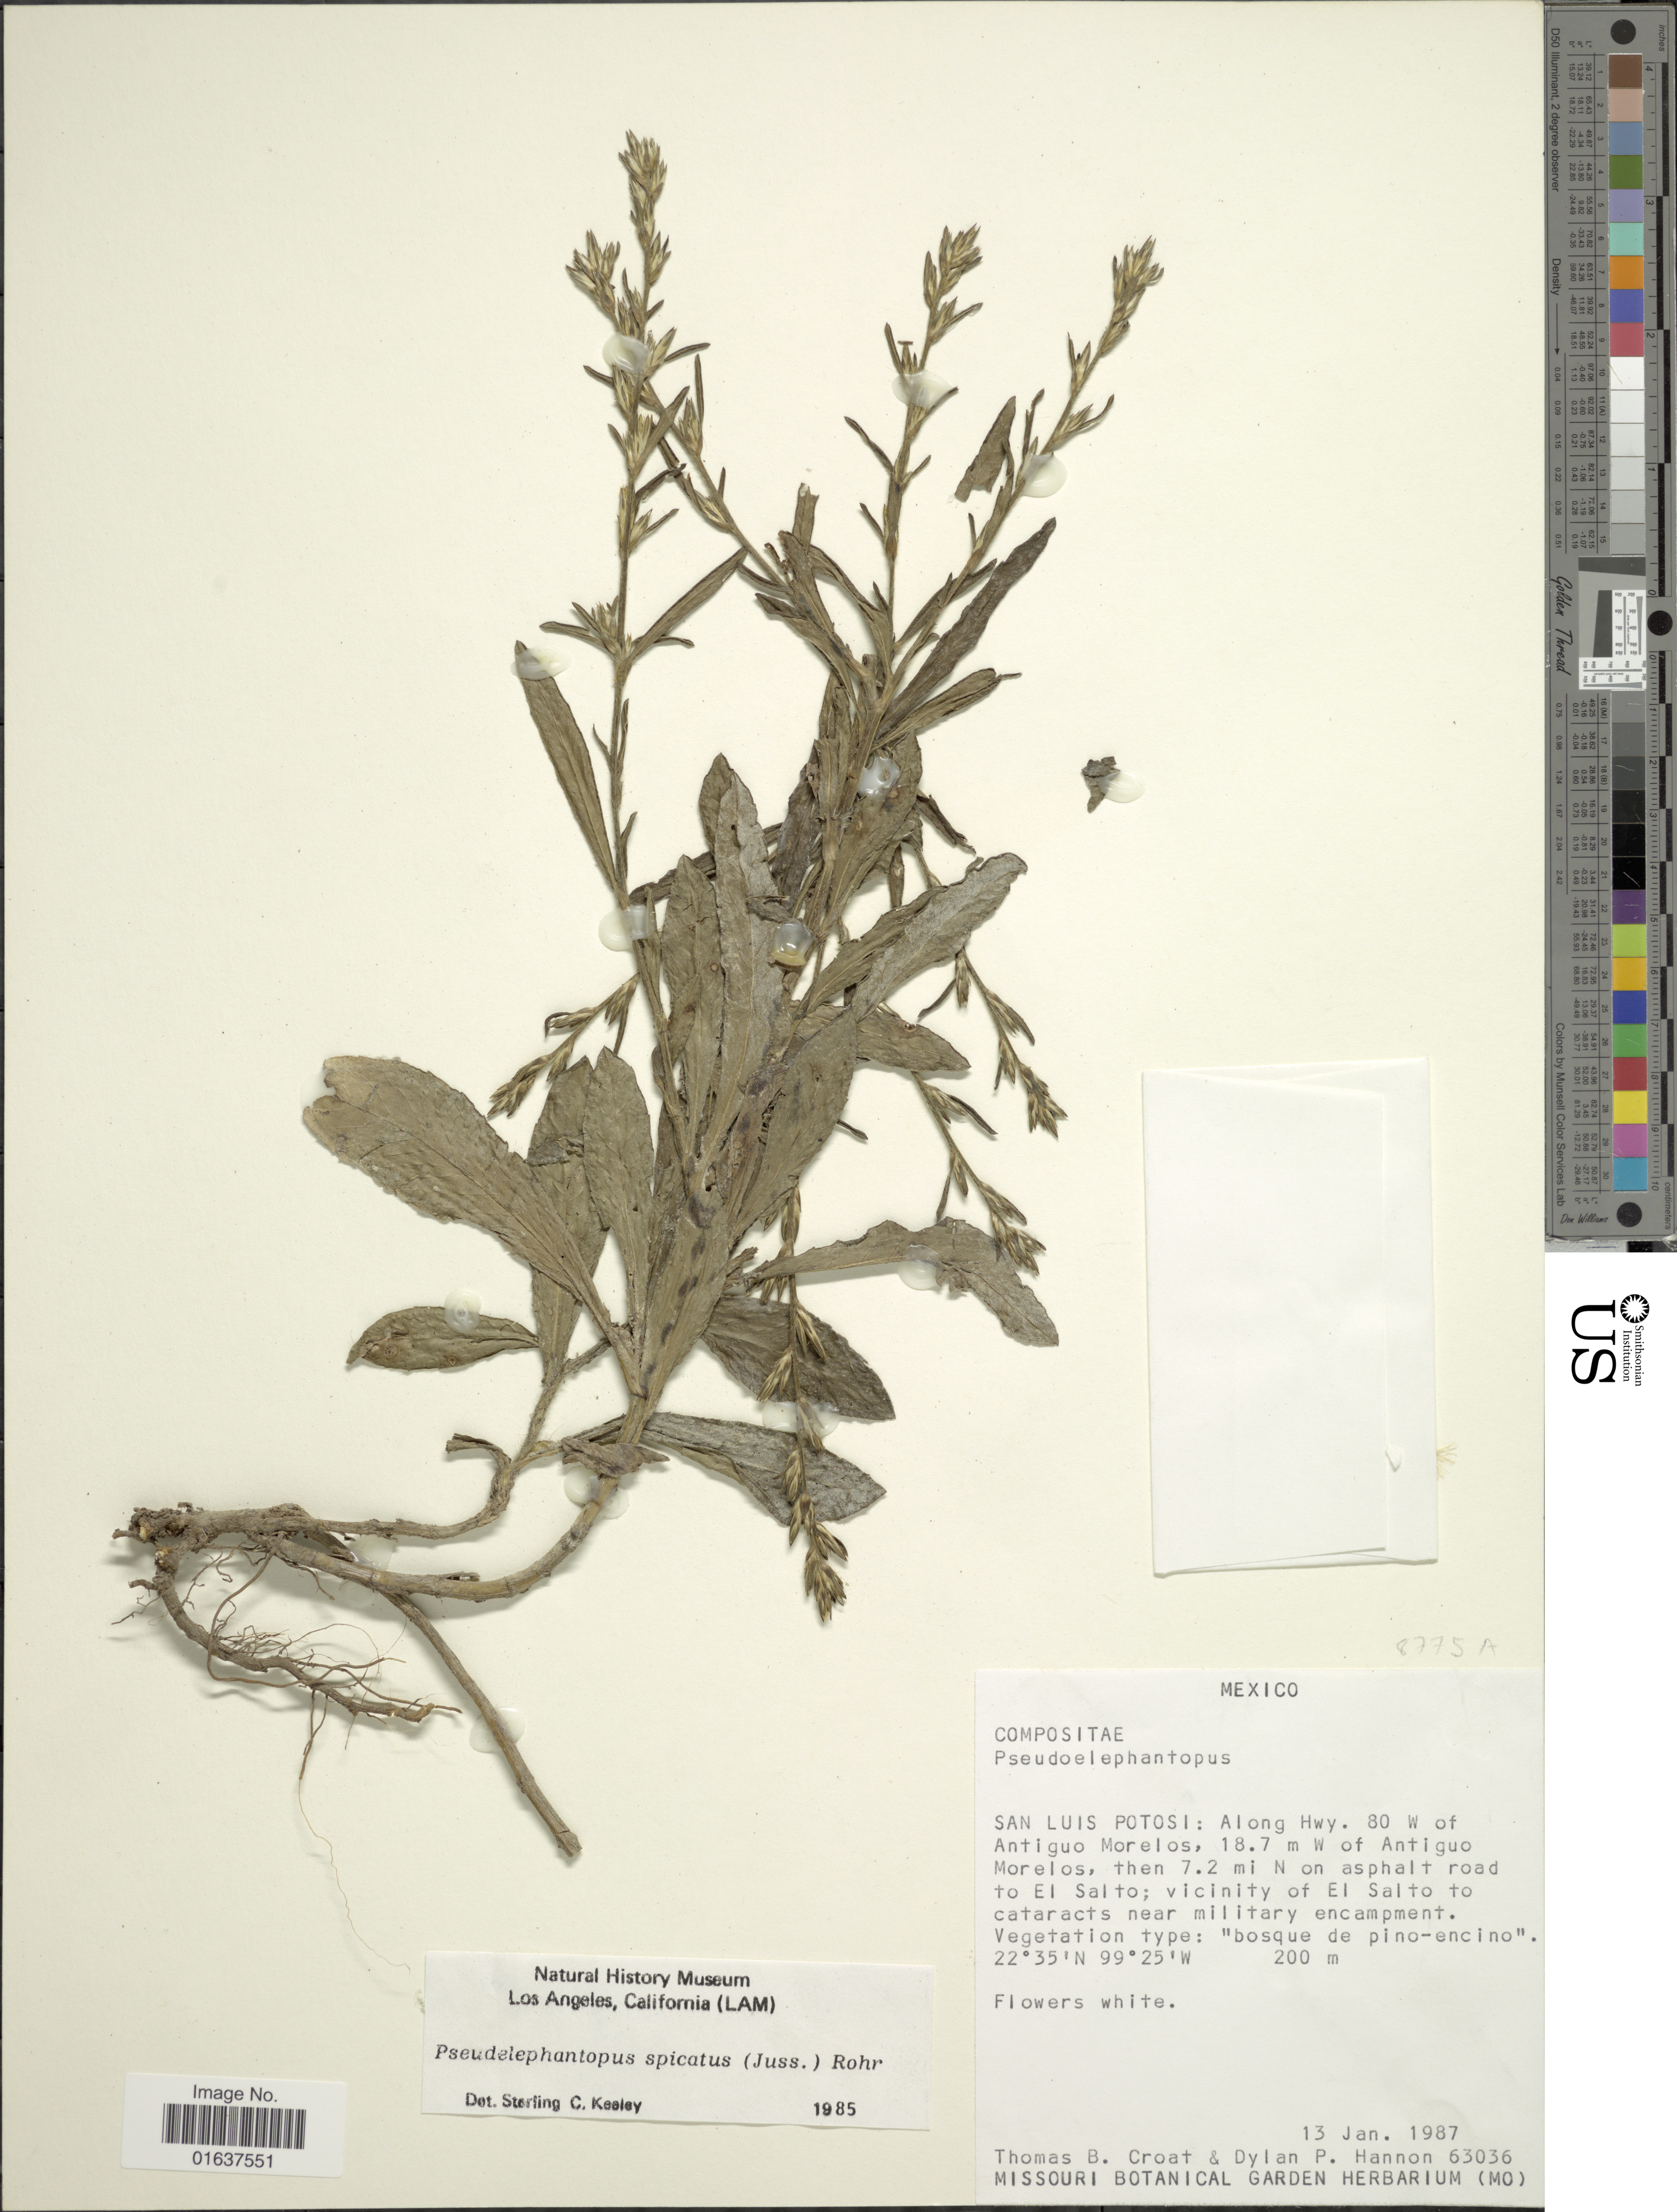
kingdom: Plantae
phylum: Tracheophyta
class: Magnoliopsida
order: Asterales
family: Asteraceae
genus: Pseudelephantopus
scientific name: Pseudelephantopus spicatus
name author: (Juss. ex Aubl.) C.F. Baker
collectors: T. B. Croat & D. Hannon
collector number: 63036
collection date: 1987-01-13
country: Mexico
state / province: San Luis Potosí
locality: Along Hwy 80 W of Antiguo MOrelos, 18.7 m W of Antiguo Morelos, then 7.2 mi N on asphalt road to El Salto; vicinity of El Salto to cataracts near military encampment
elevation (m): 200